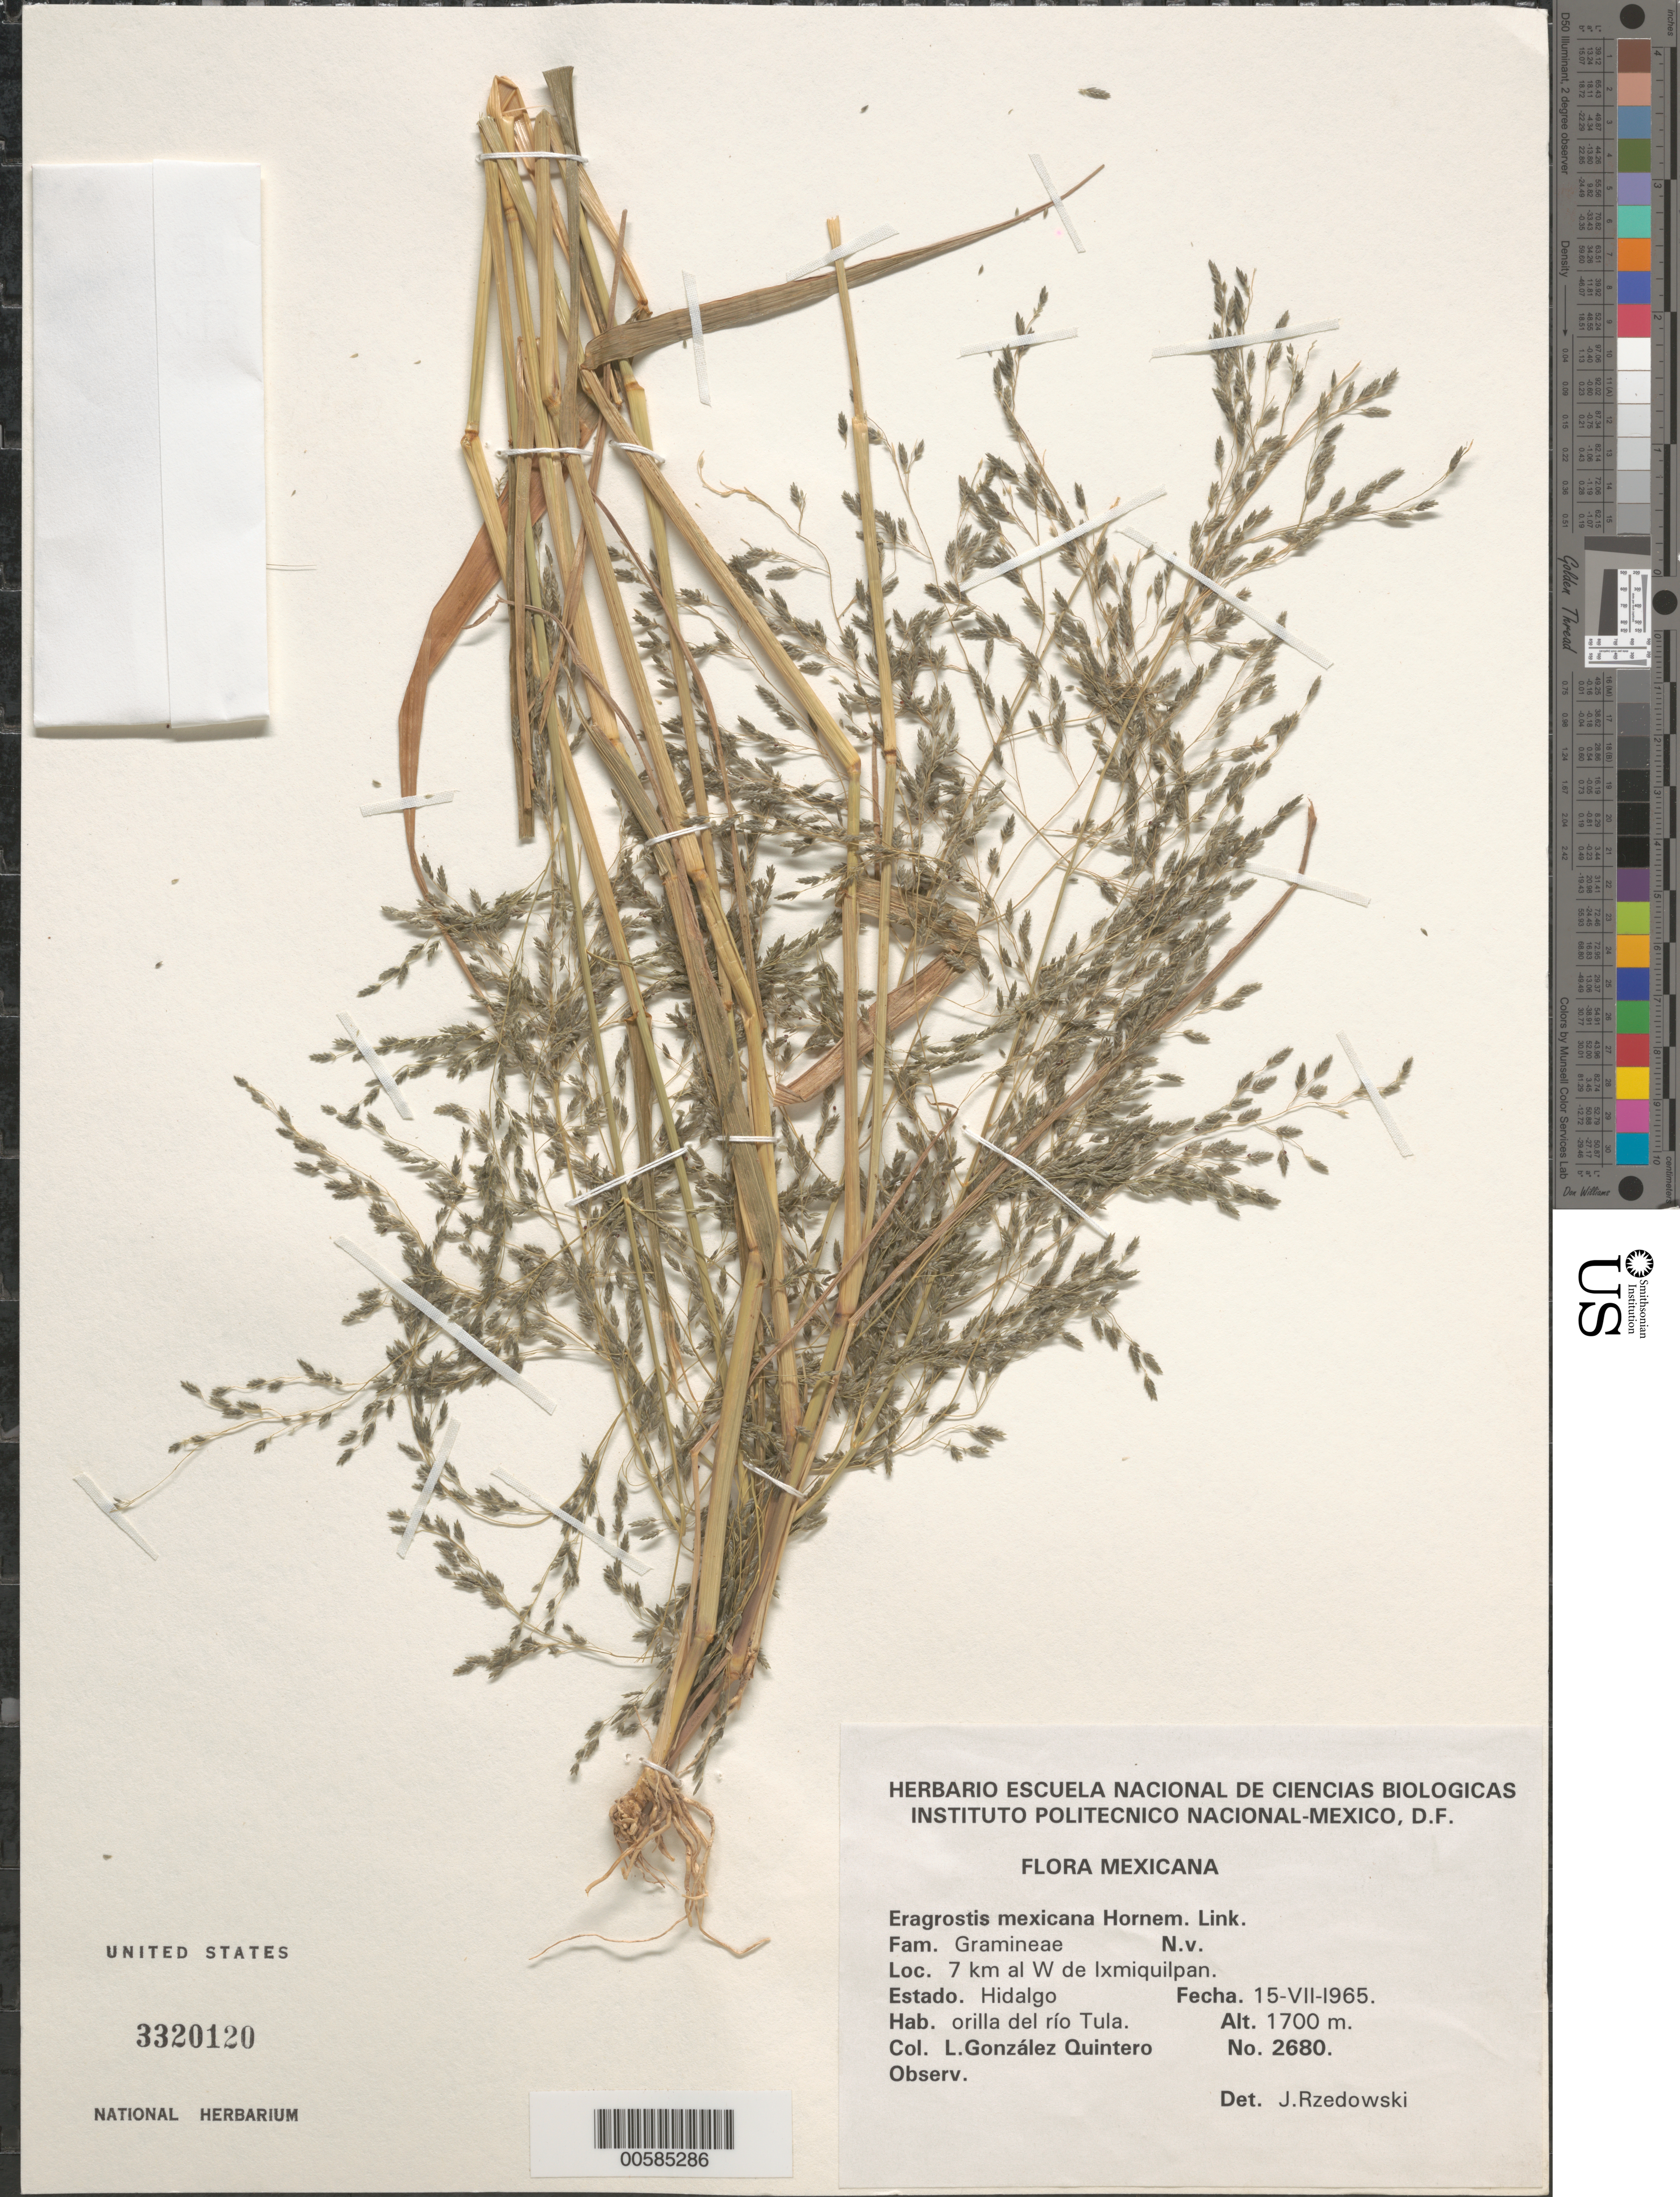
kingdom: Plantae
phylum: Tracheophyta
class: Liliopsida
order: Poales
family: Poaceae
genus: Eragrostis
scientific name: Eragrostis mexicana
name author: (Hornem.) Link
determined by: Rzedowski, J.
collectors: L. Quintero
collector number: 2680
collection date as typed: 15 Jul 1965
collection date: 1965-07-15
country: Mexico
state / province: Hidalgo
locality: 7 km al W de Ixmiquilpan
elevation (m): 1700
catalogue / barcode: US 3320120